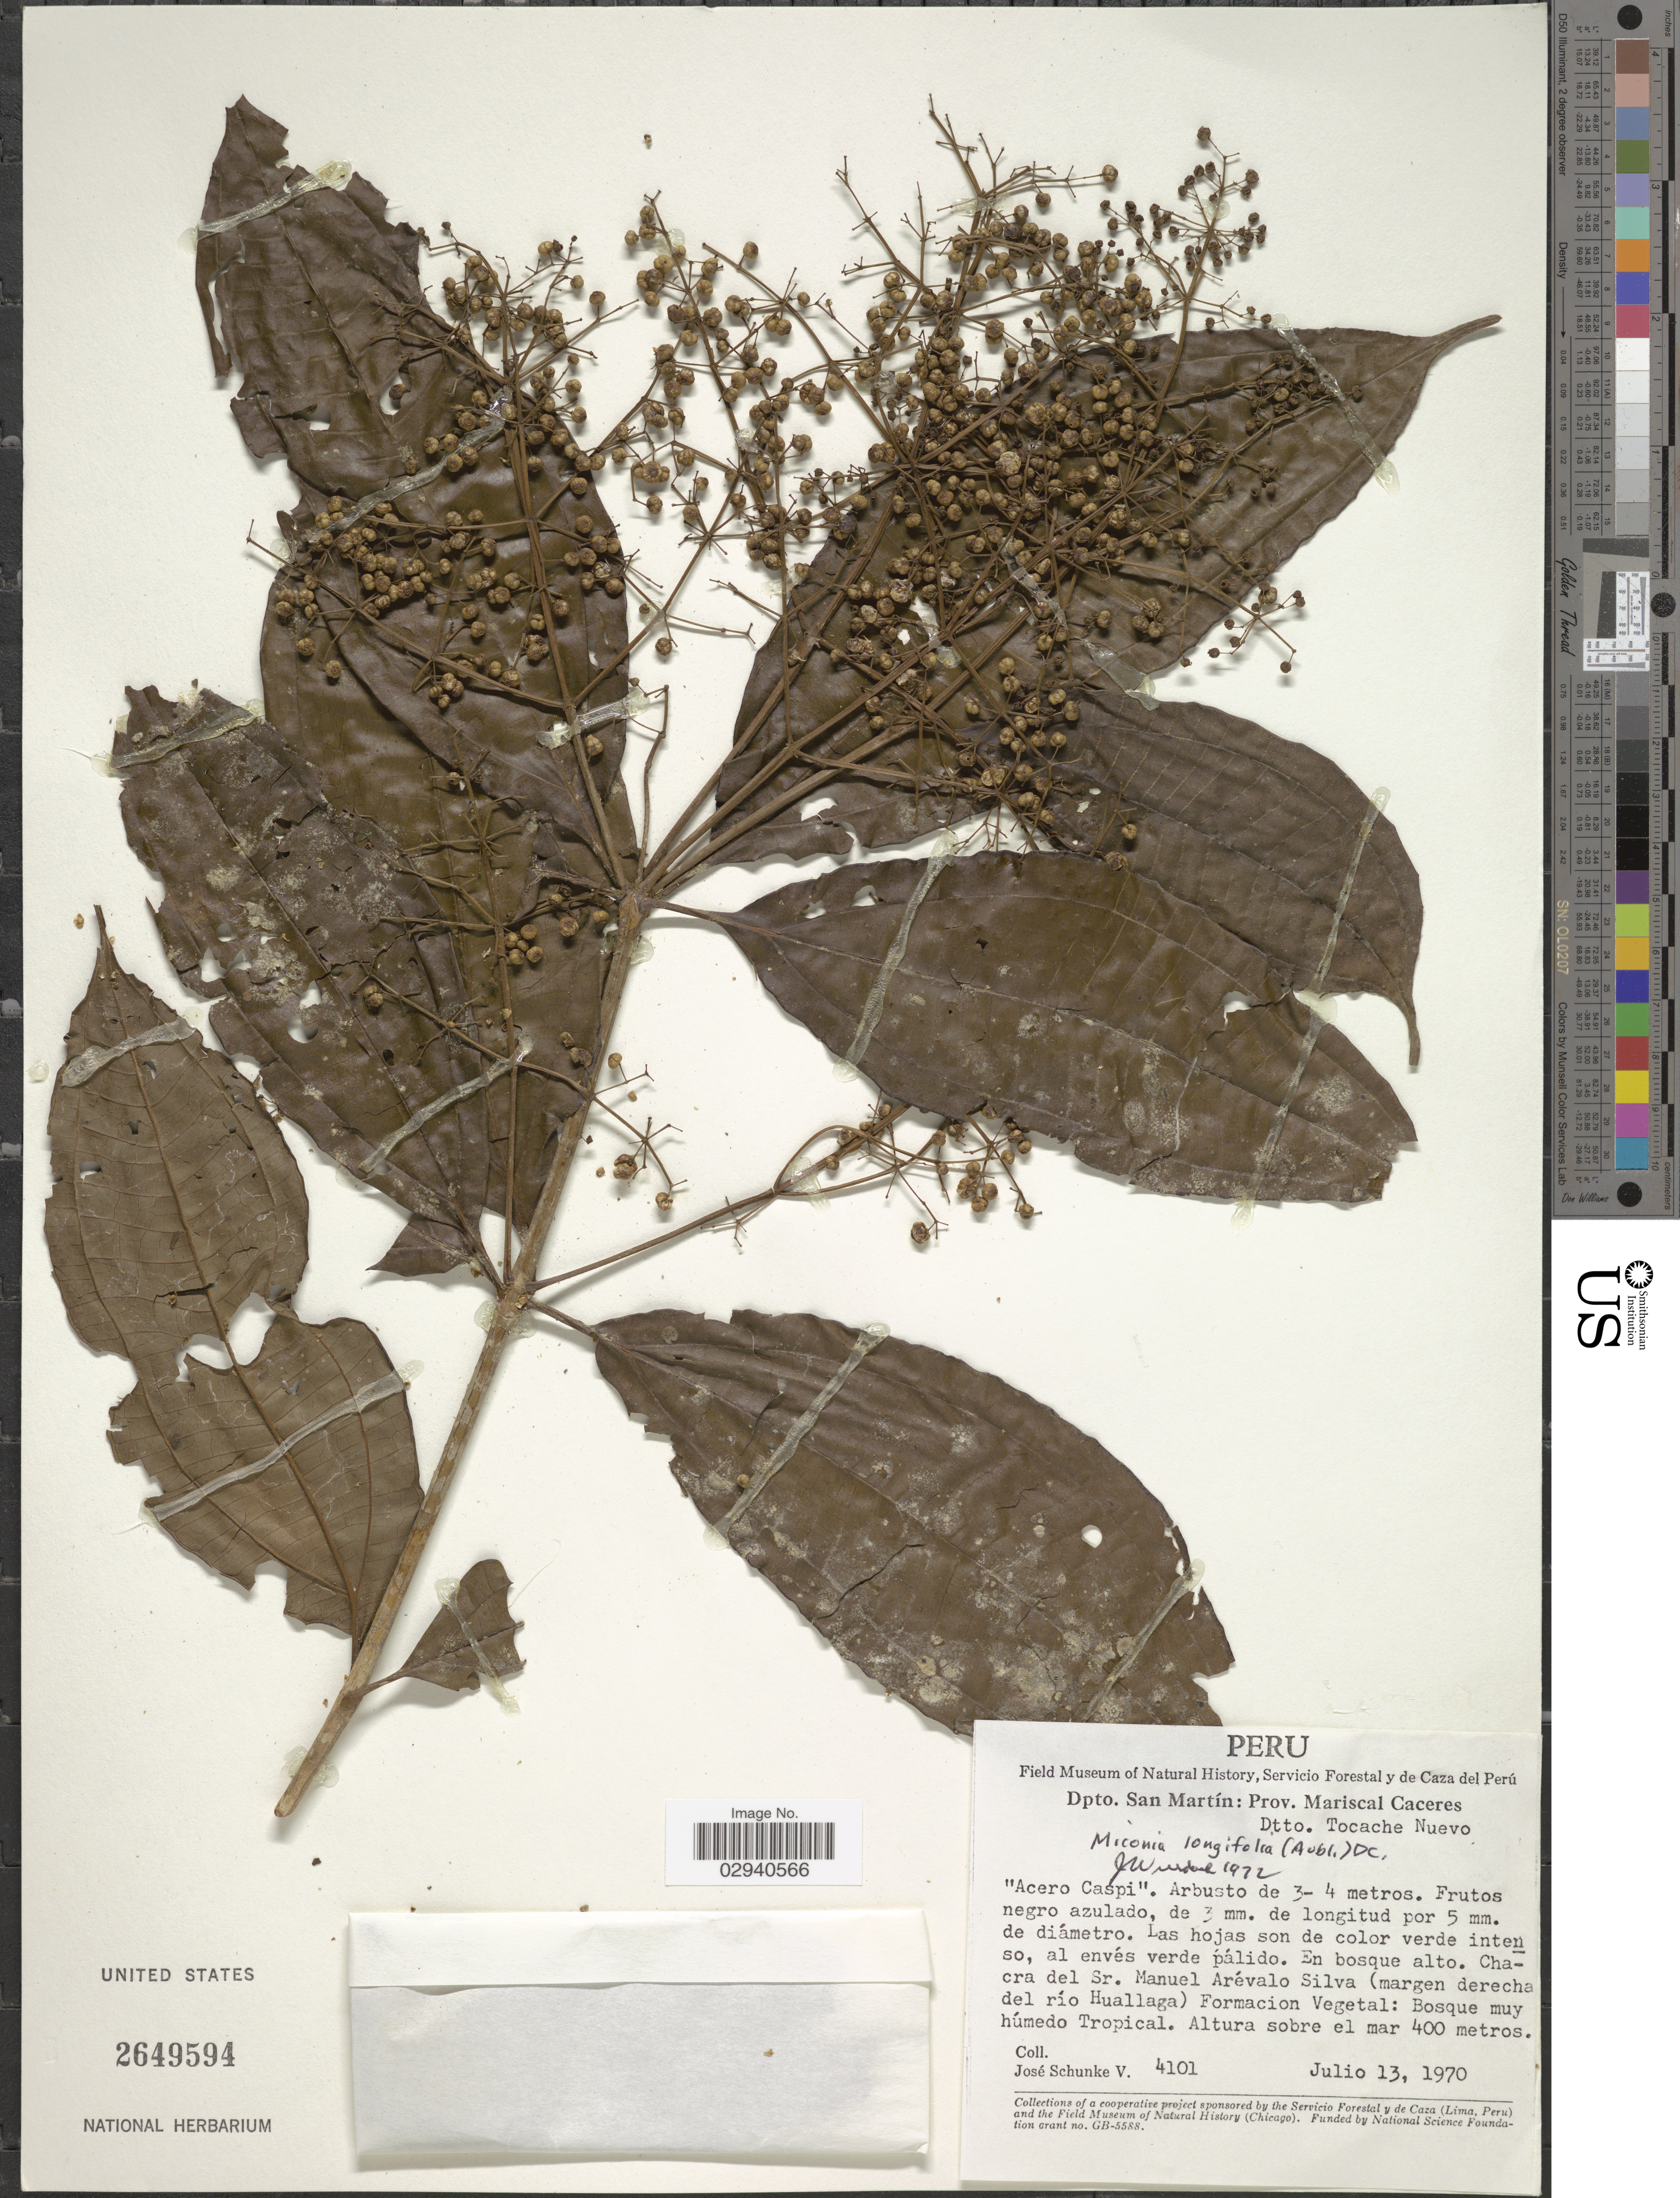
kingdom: Plantae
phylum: Tracheophyta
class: Magnoliopsida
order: Myrtales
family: Melastomataceae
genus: Miconia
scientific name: Miconia longifolia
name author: (Aubl.) DC.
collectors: J. Schunke Vigo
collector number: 4101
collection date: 1970-07-13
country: Peru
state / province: San Martín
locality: Dpto. San Martín: Prov. Mariscal Caceres. Dtto. Tocache Nuevo. Chacra del Sr. Manuel Arévalo Silva (margen derecha del río Huallaga).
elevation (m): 400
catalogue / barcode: US 2649594